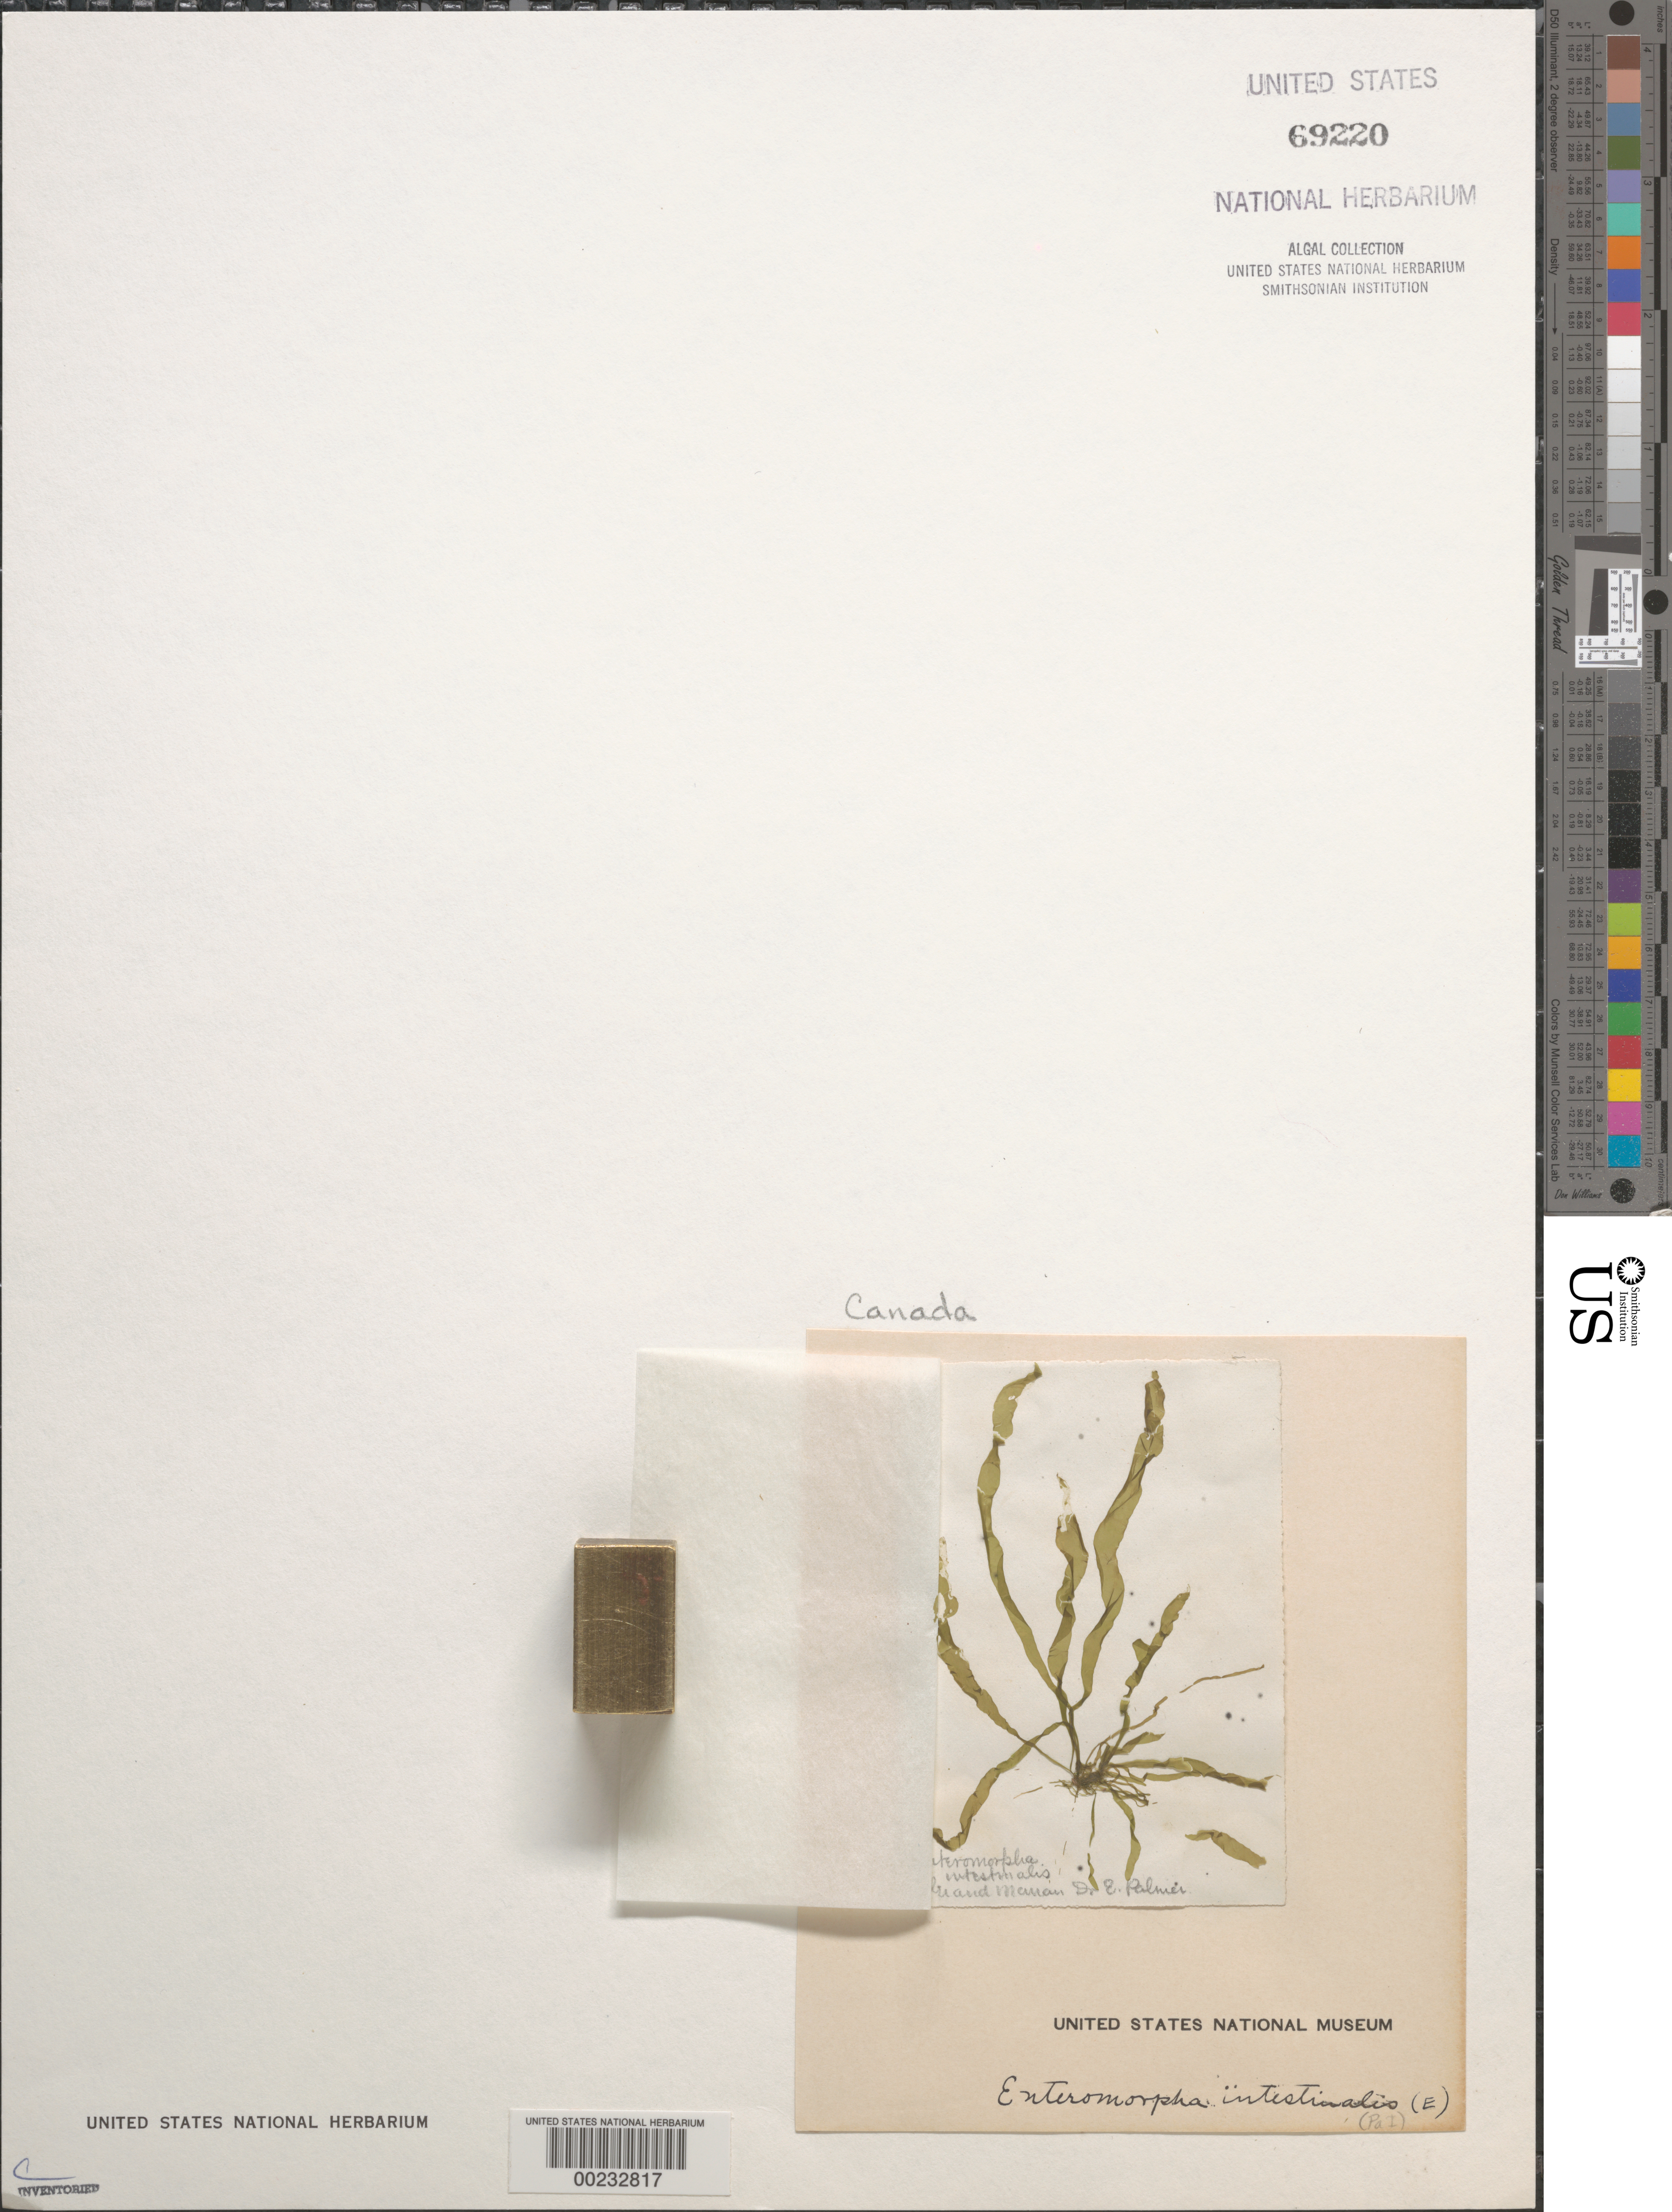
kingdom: Plantae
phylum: Chlorophyta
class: Ulvophyceae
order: Ulvales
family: Ulvaceae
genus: Ulva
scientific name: Ulva intestinalis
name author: L.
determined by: Algae name updating Project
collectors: E. Palmer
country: Canada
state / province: New Brunswick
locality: Grand manan island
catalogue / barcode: US 69220